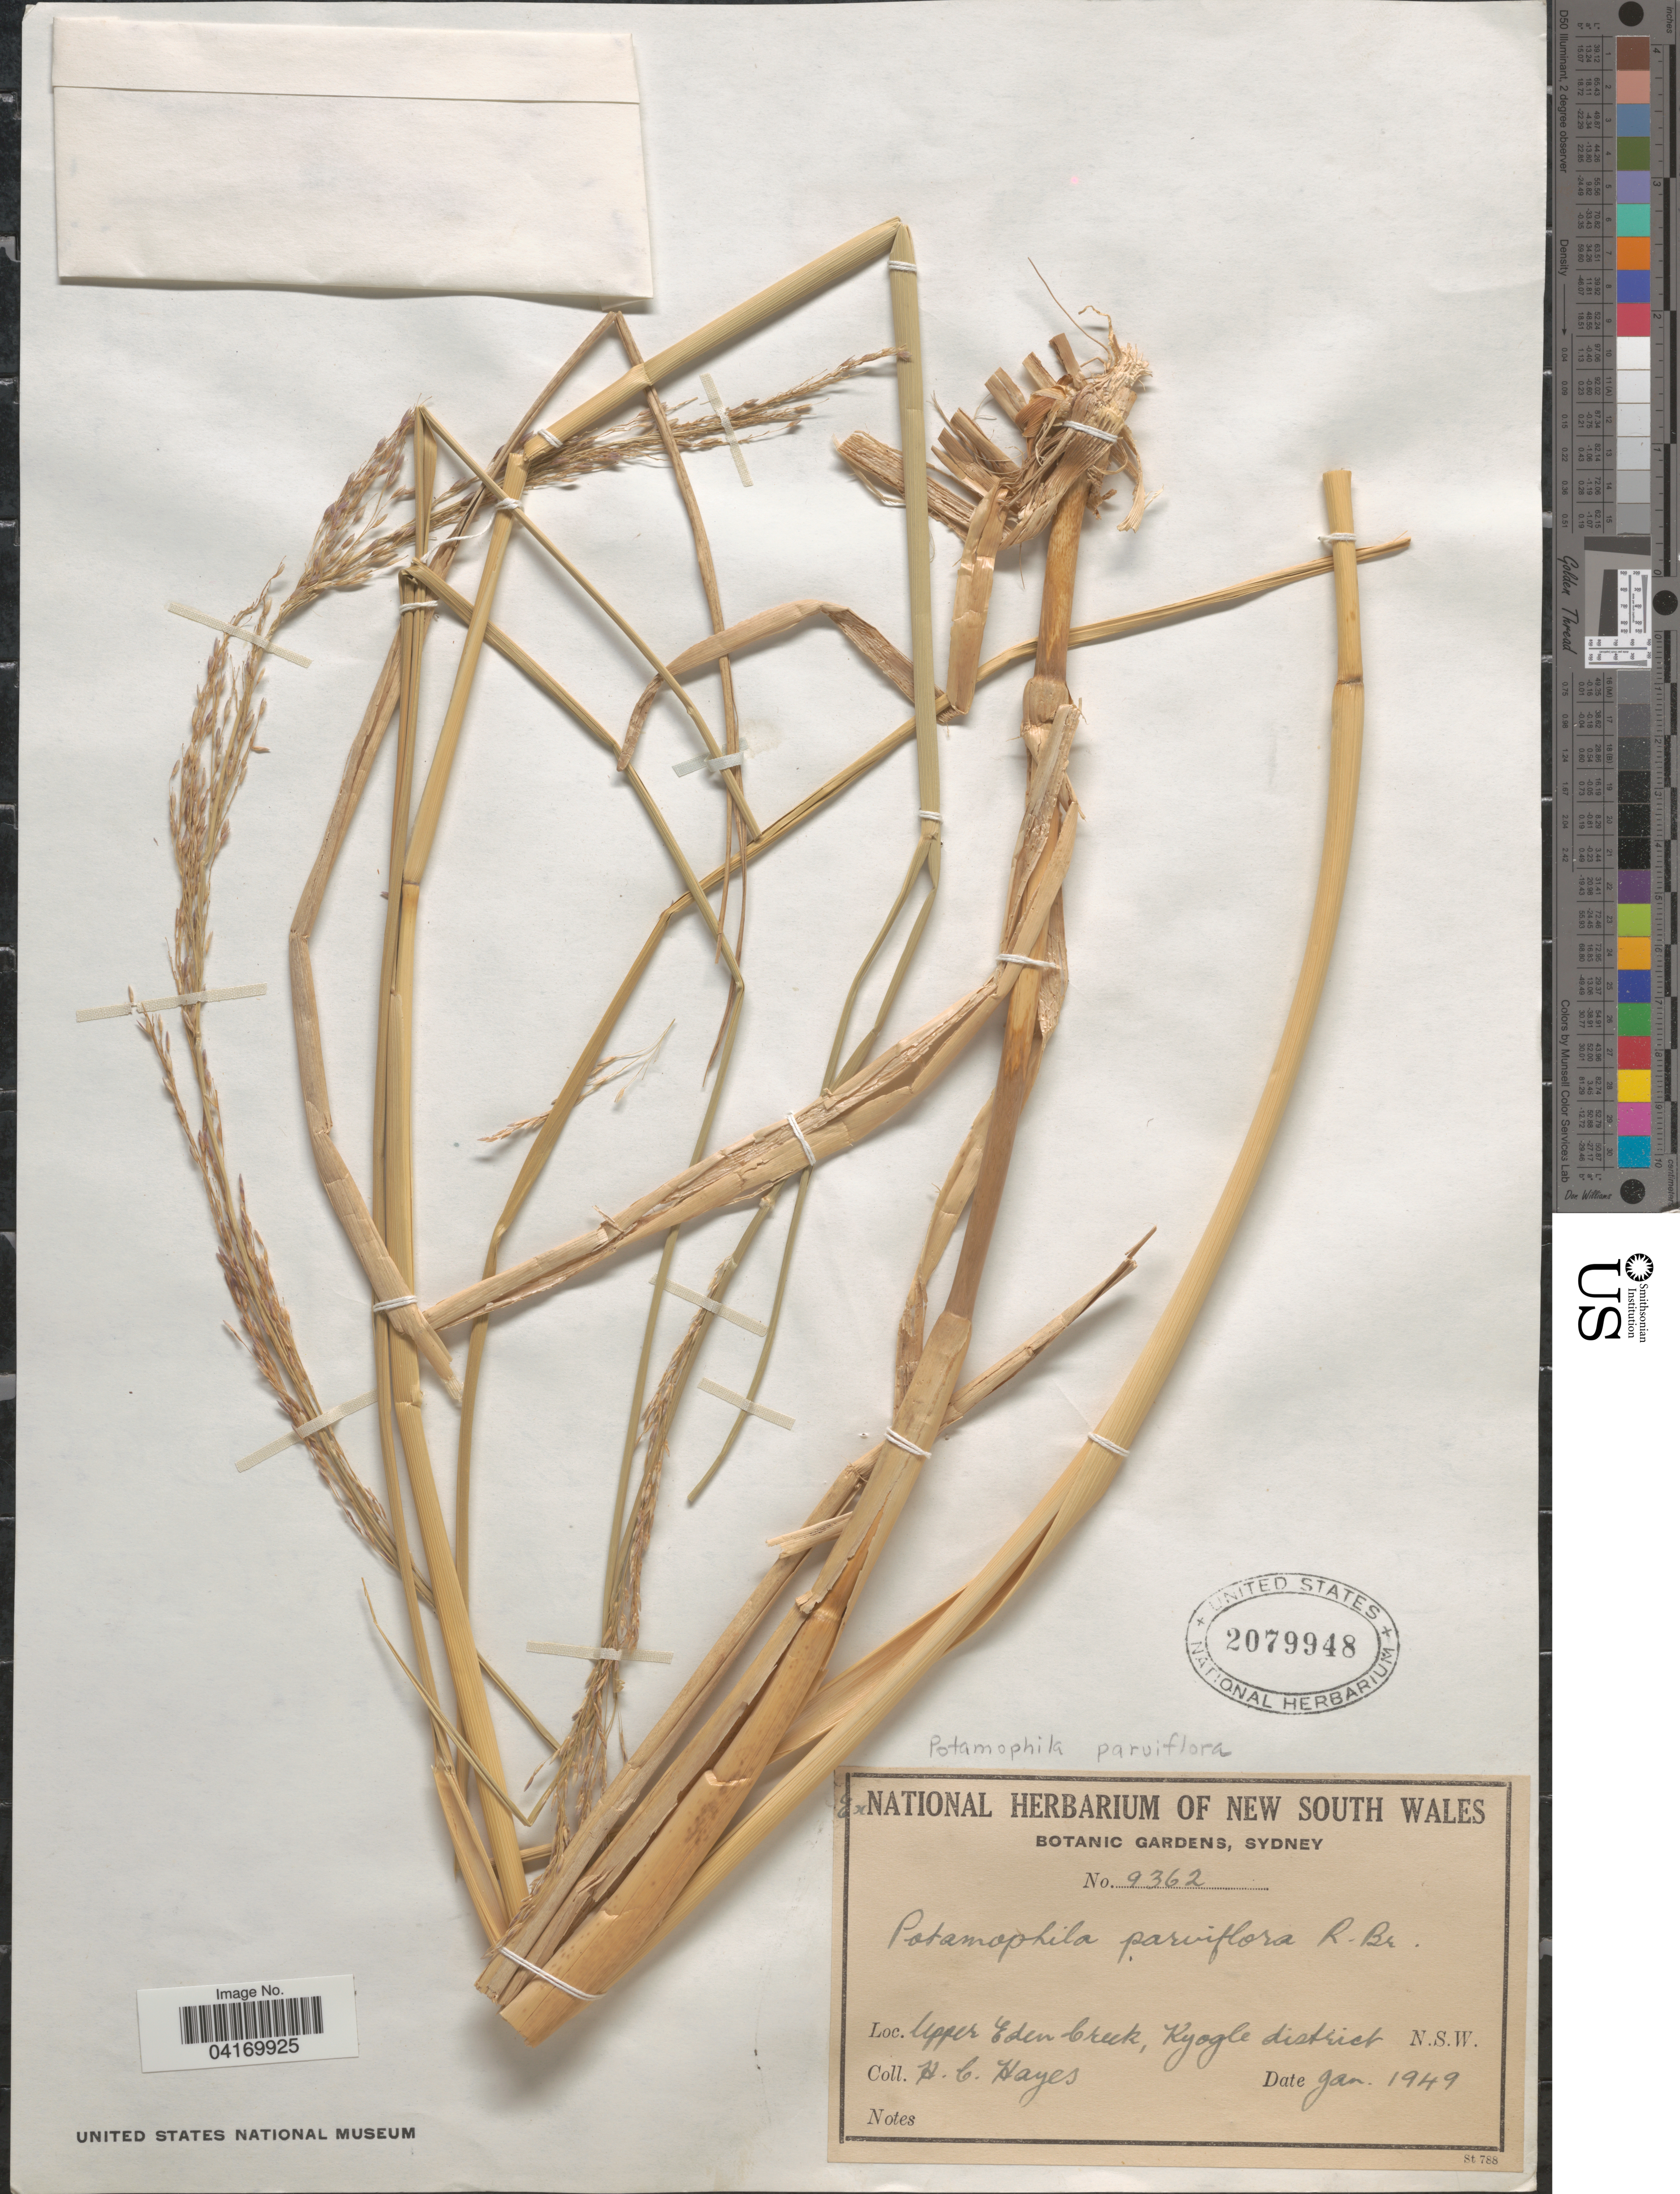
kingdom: Plantae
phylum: Tracheophyta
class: Liliopsida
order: Poales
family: Poaceae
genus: Potamophila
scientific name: Potamophila parviflora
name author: R. Br.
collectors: H. C. Hayes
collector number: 9362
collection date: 1949-01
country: Australia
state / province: New South Wales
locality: Upper Eden Creek, Kyogle district.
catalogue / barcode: US 2079948